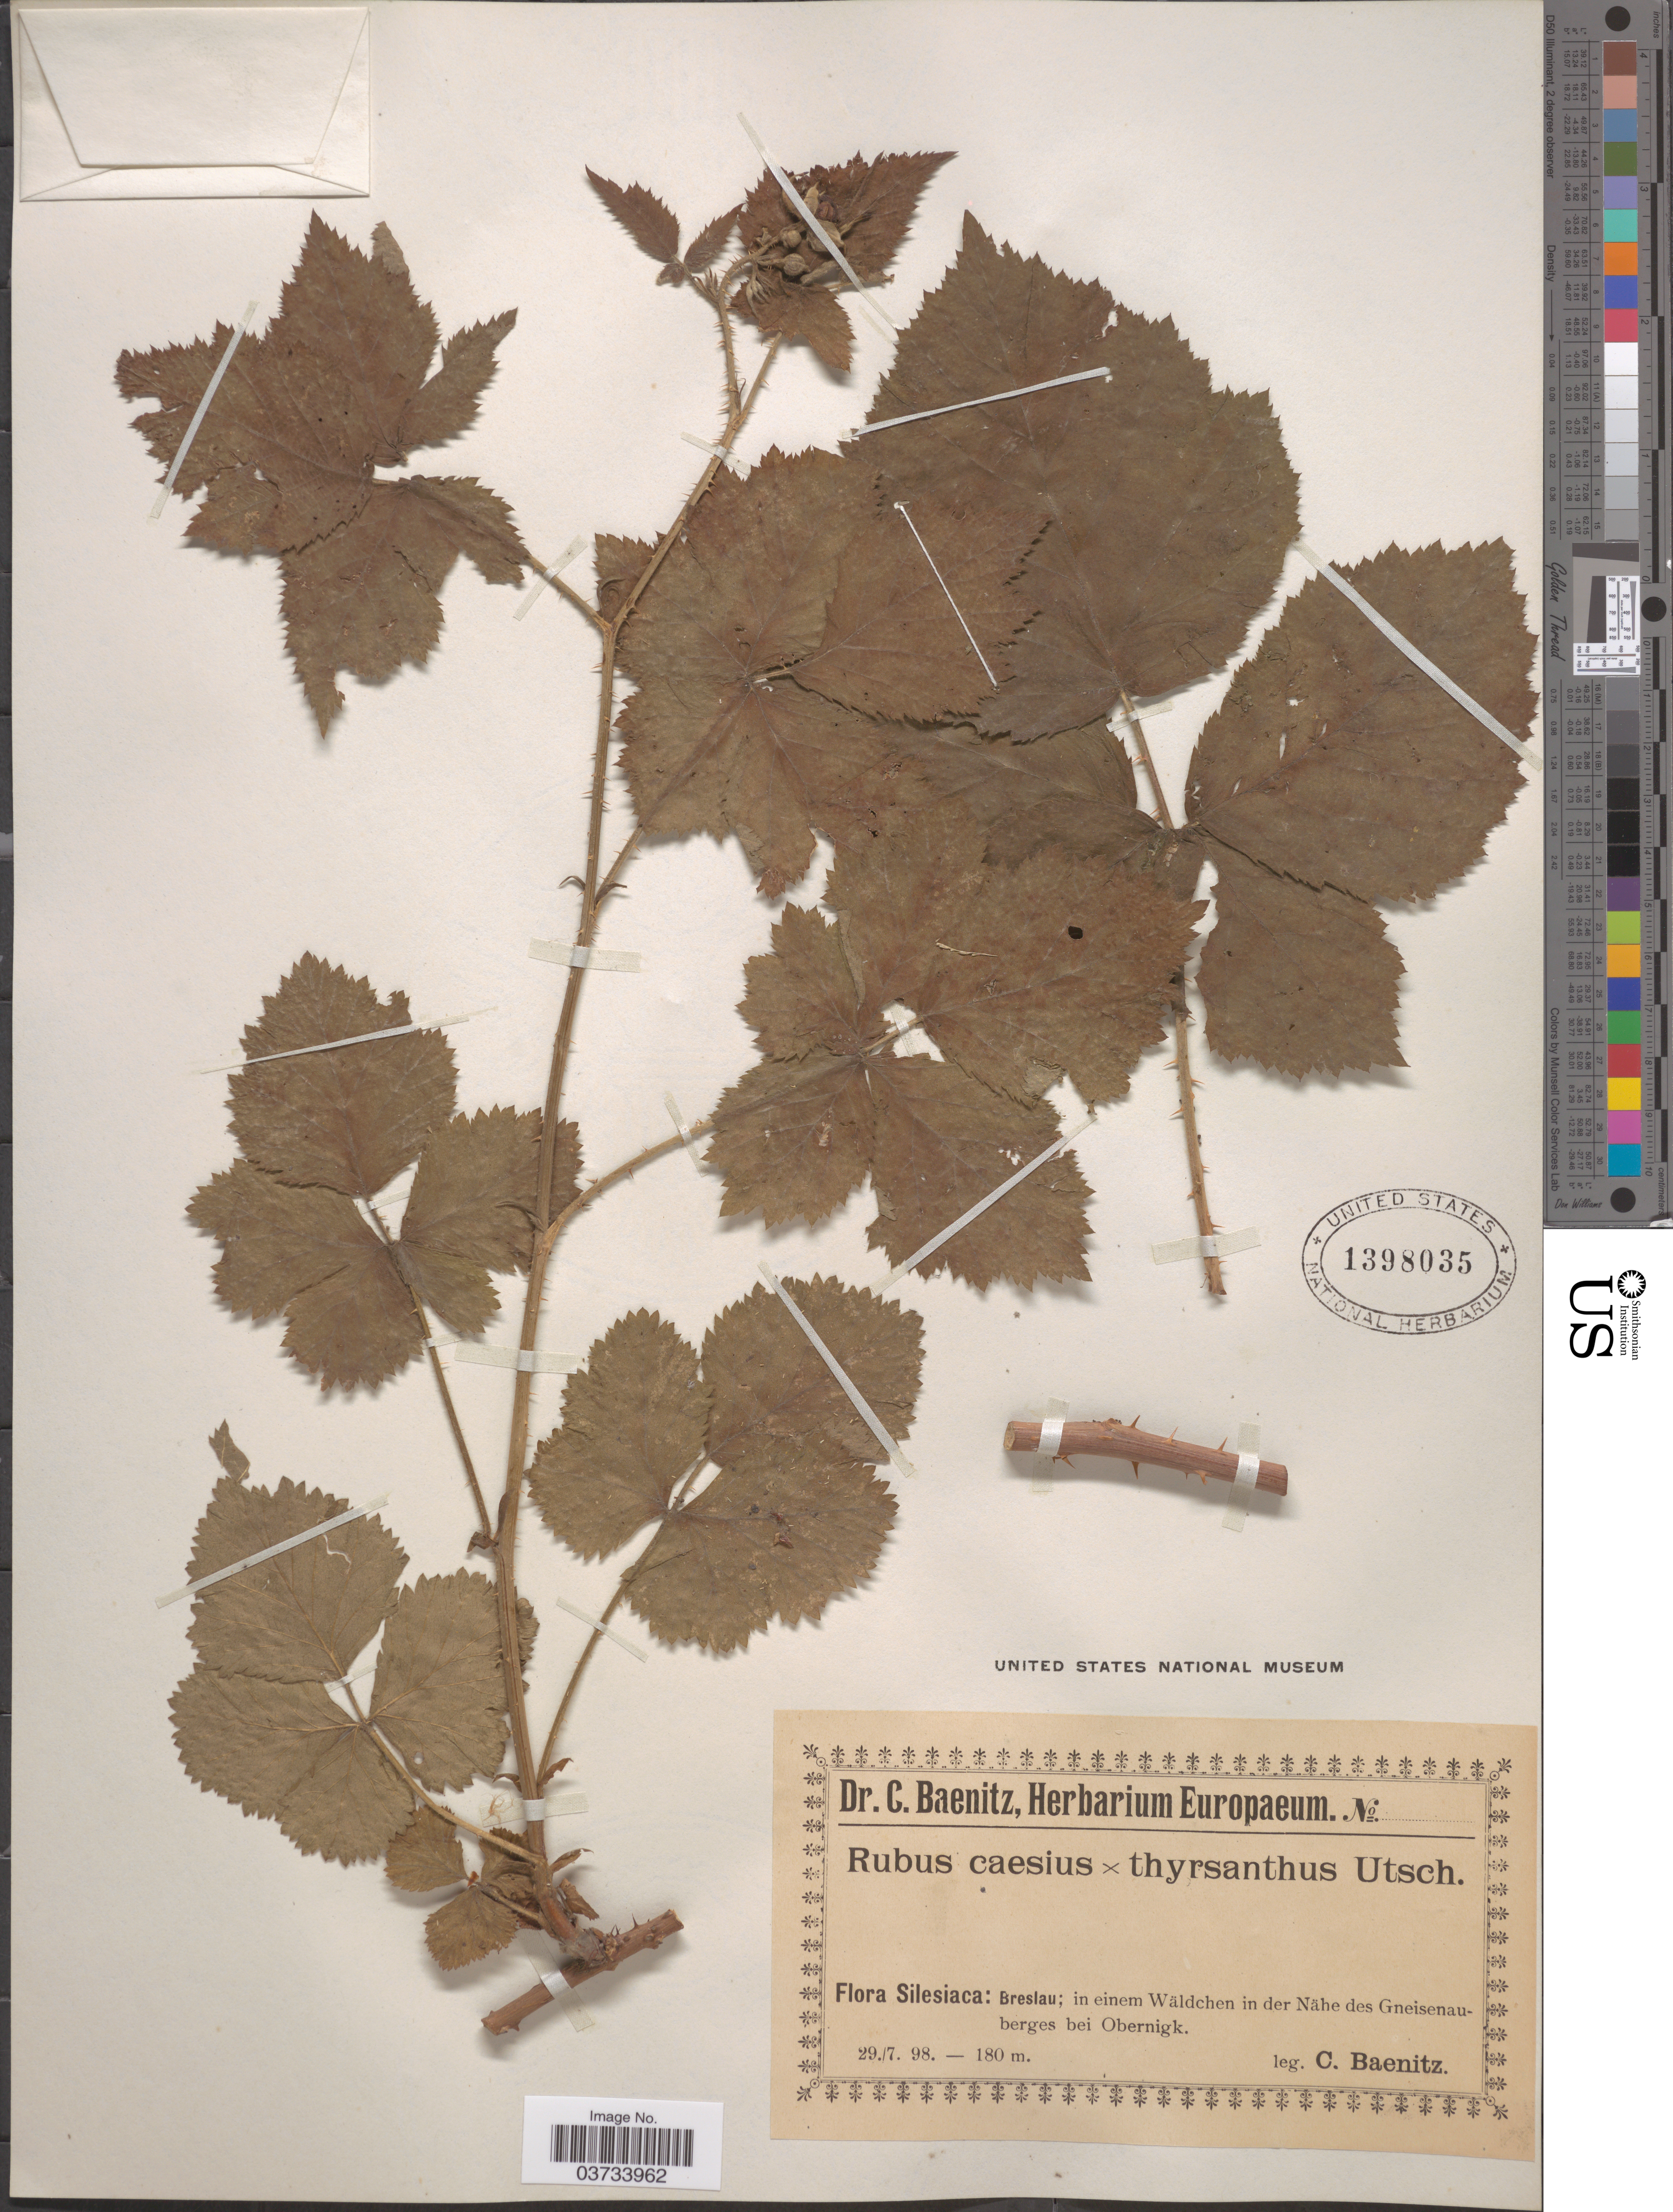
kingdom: Plantae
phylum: Tracheophyta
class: Magnoliopsida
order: Rosales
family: Rosaceae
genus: Rubus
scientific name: Rubus caesius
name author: L.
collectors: C. G. Baenitz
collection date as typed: Transcribed d/m/y: 29/7/98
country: Poland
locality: Silesiaca: Breslau; im einem Wäldchen in der Nähe des Gneisenauberges bei Obernigk.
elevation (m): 180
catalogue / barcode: US 1398035